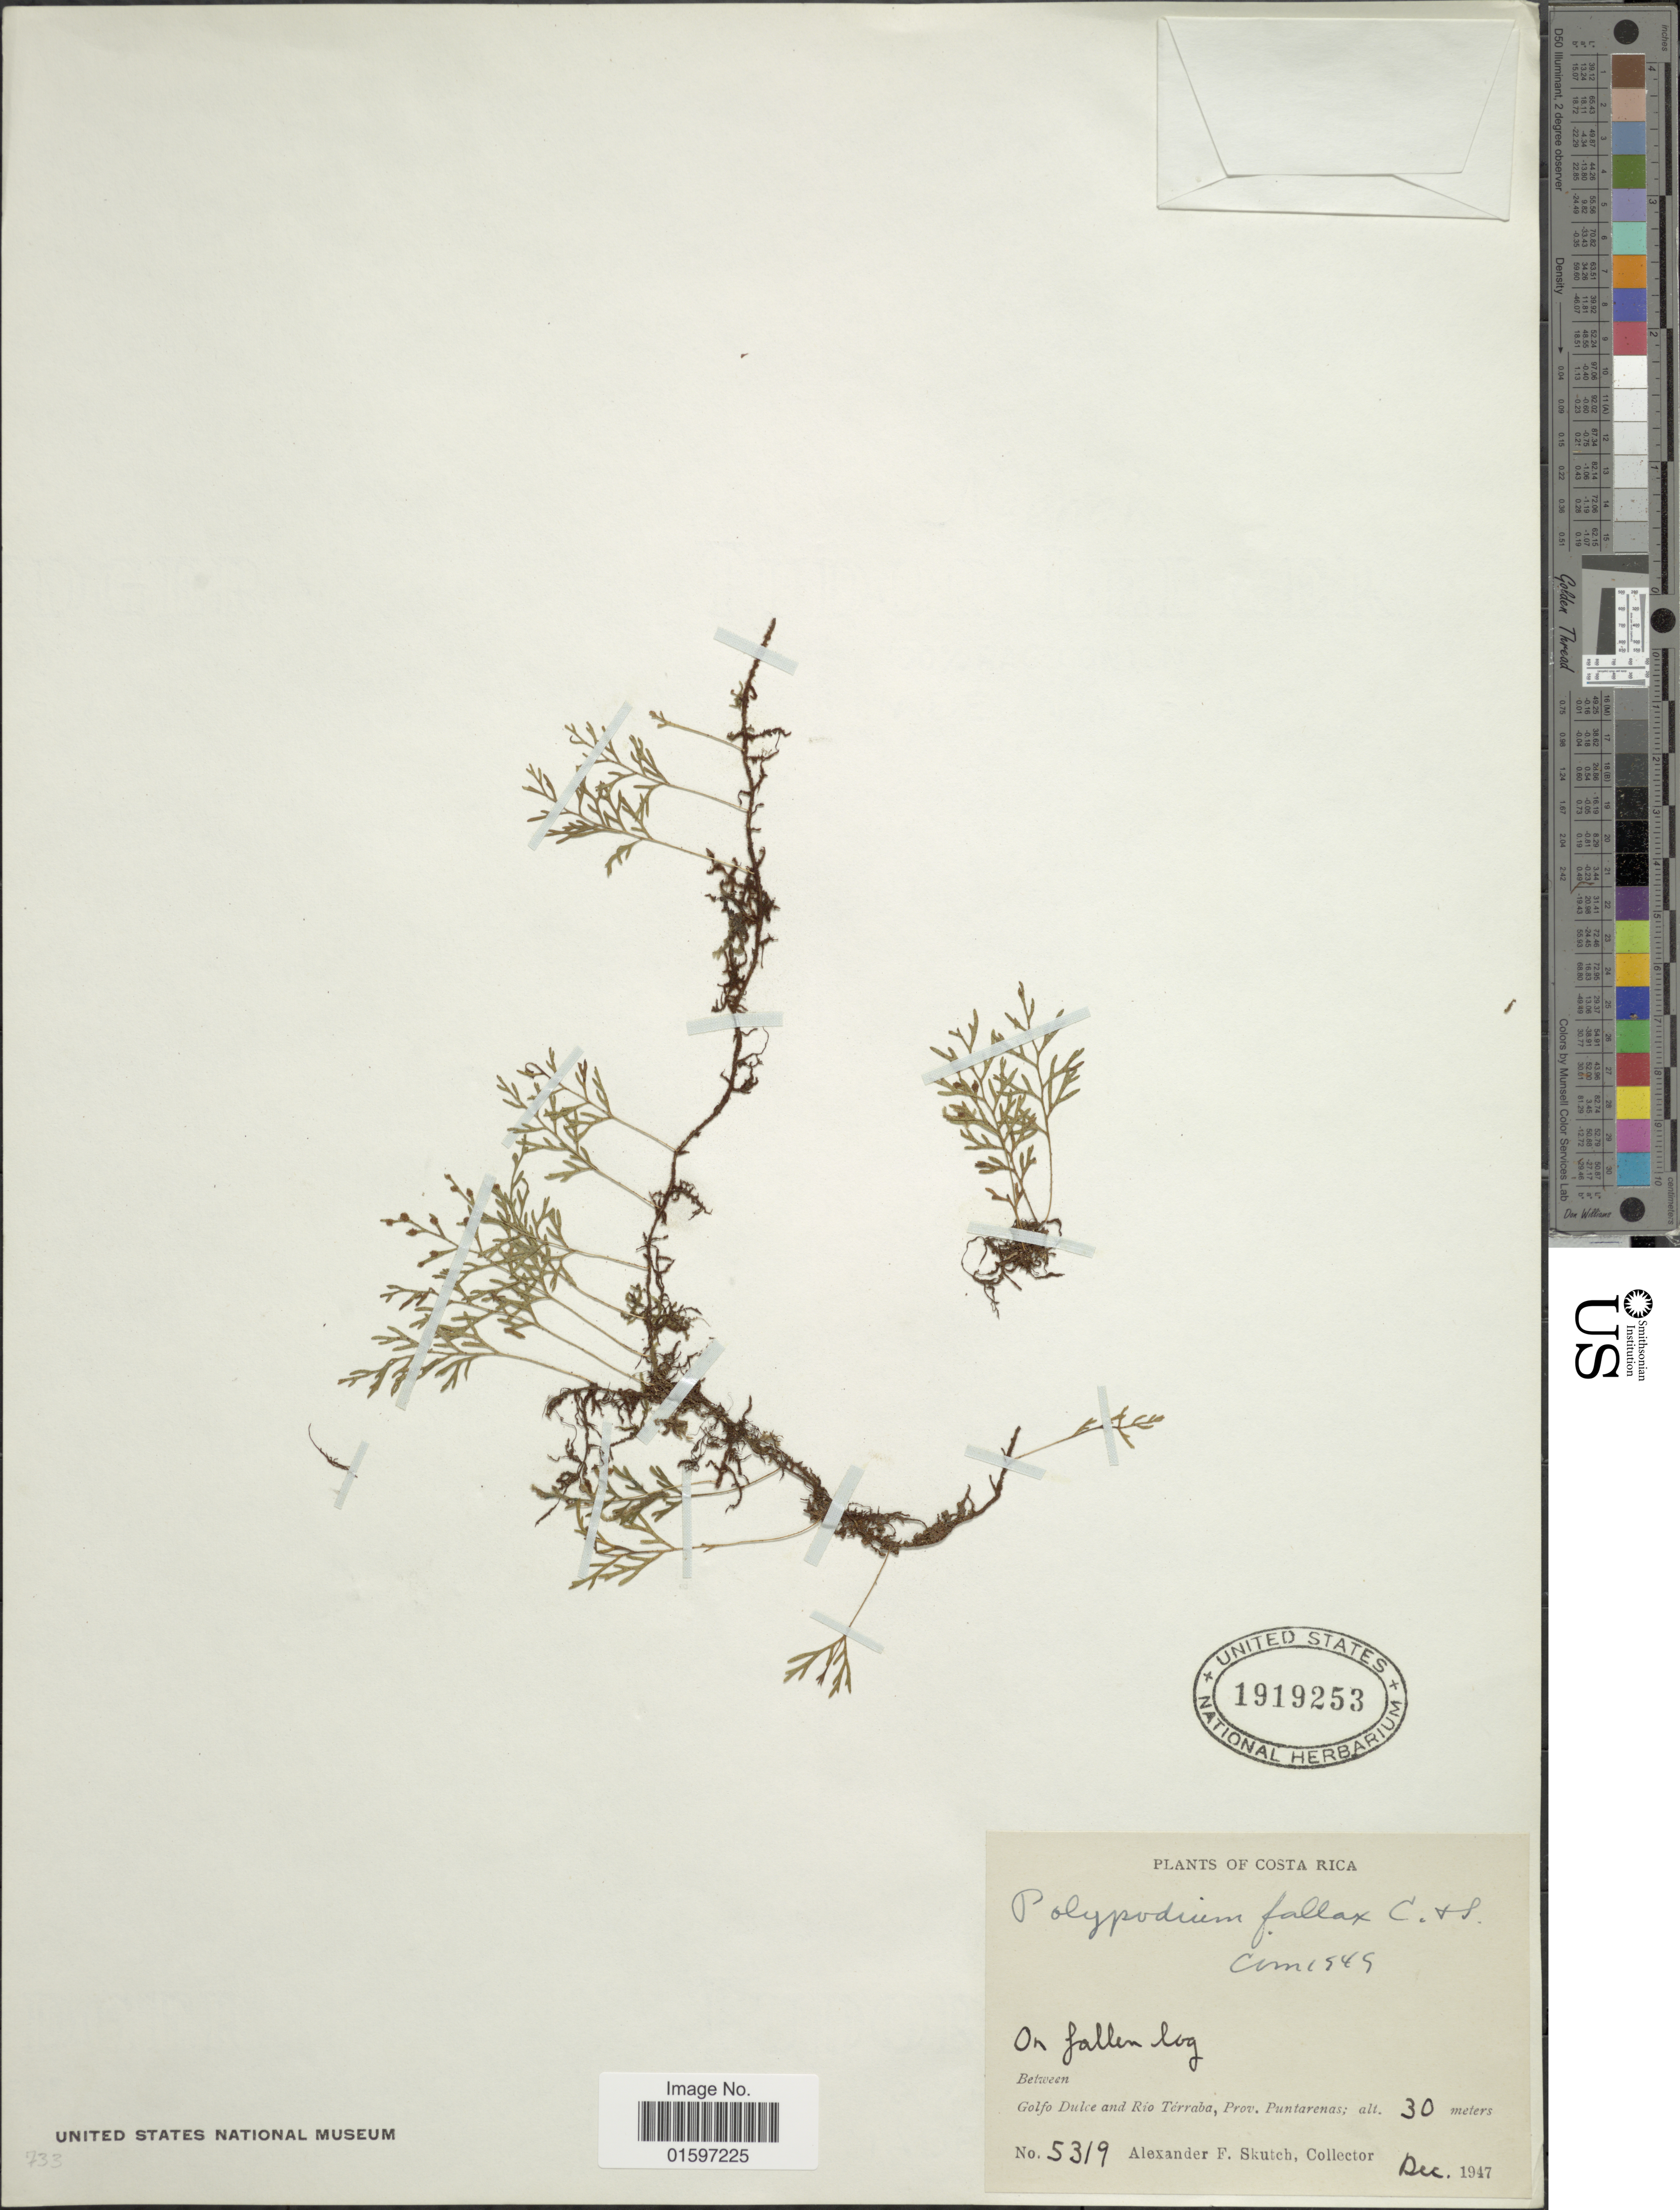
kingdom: Plantae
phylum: Tracheophyta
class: Polypodiopsida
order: Polypodiales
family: Polypodiaceae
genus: Pleopeltis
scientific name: Pleopeltis fallax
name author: (Schltdl. & Cham.) Mickel & Beitel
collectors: A. F. Skutch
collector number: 5319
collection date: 1947-12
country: Costa Rica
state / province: Puntarenas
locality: On fallen log between Golfo Dulce and Río Térraba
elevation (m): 30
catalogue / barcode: US 1919253